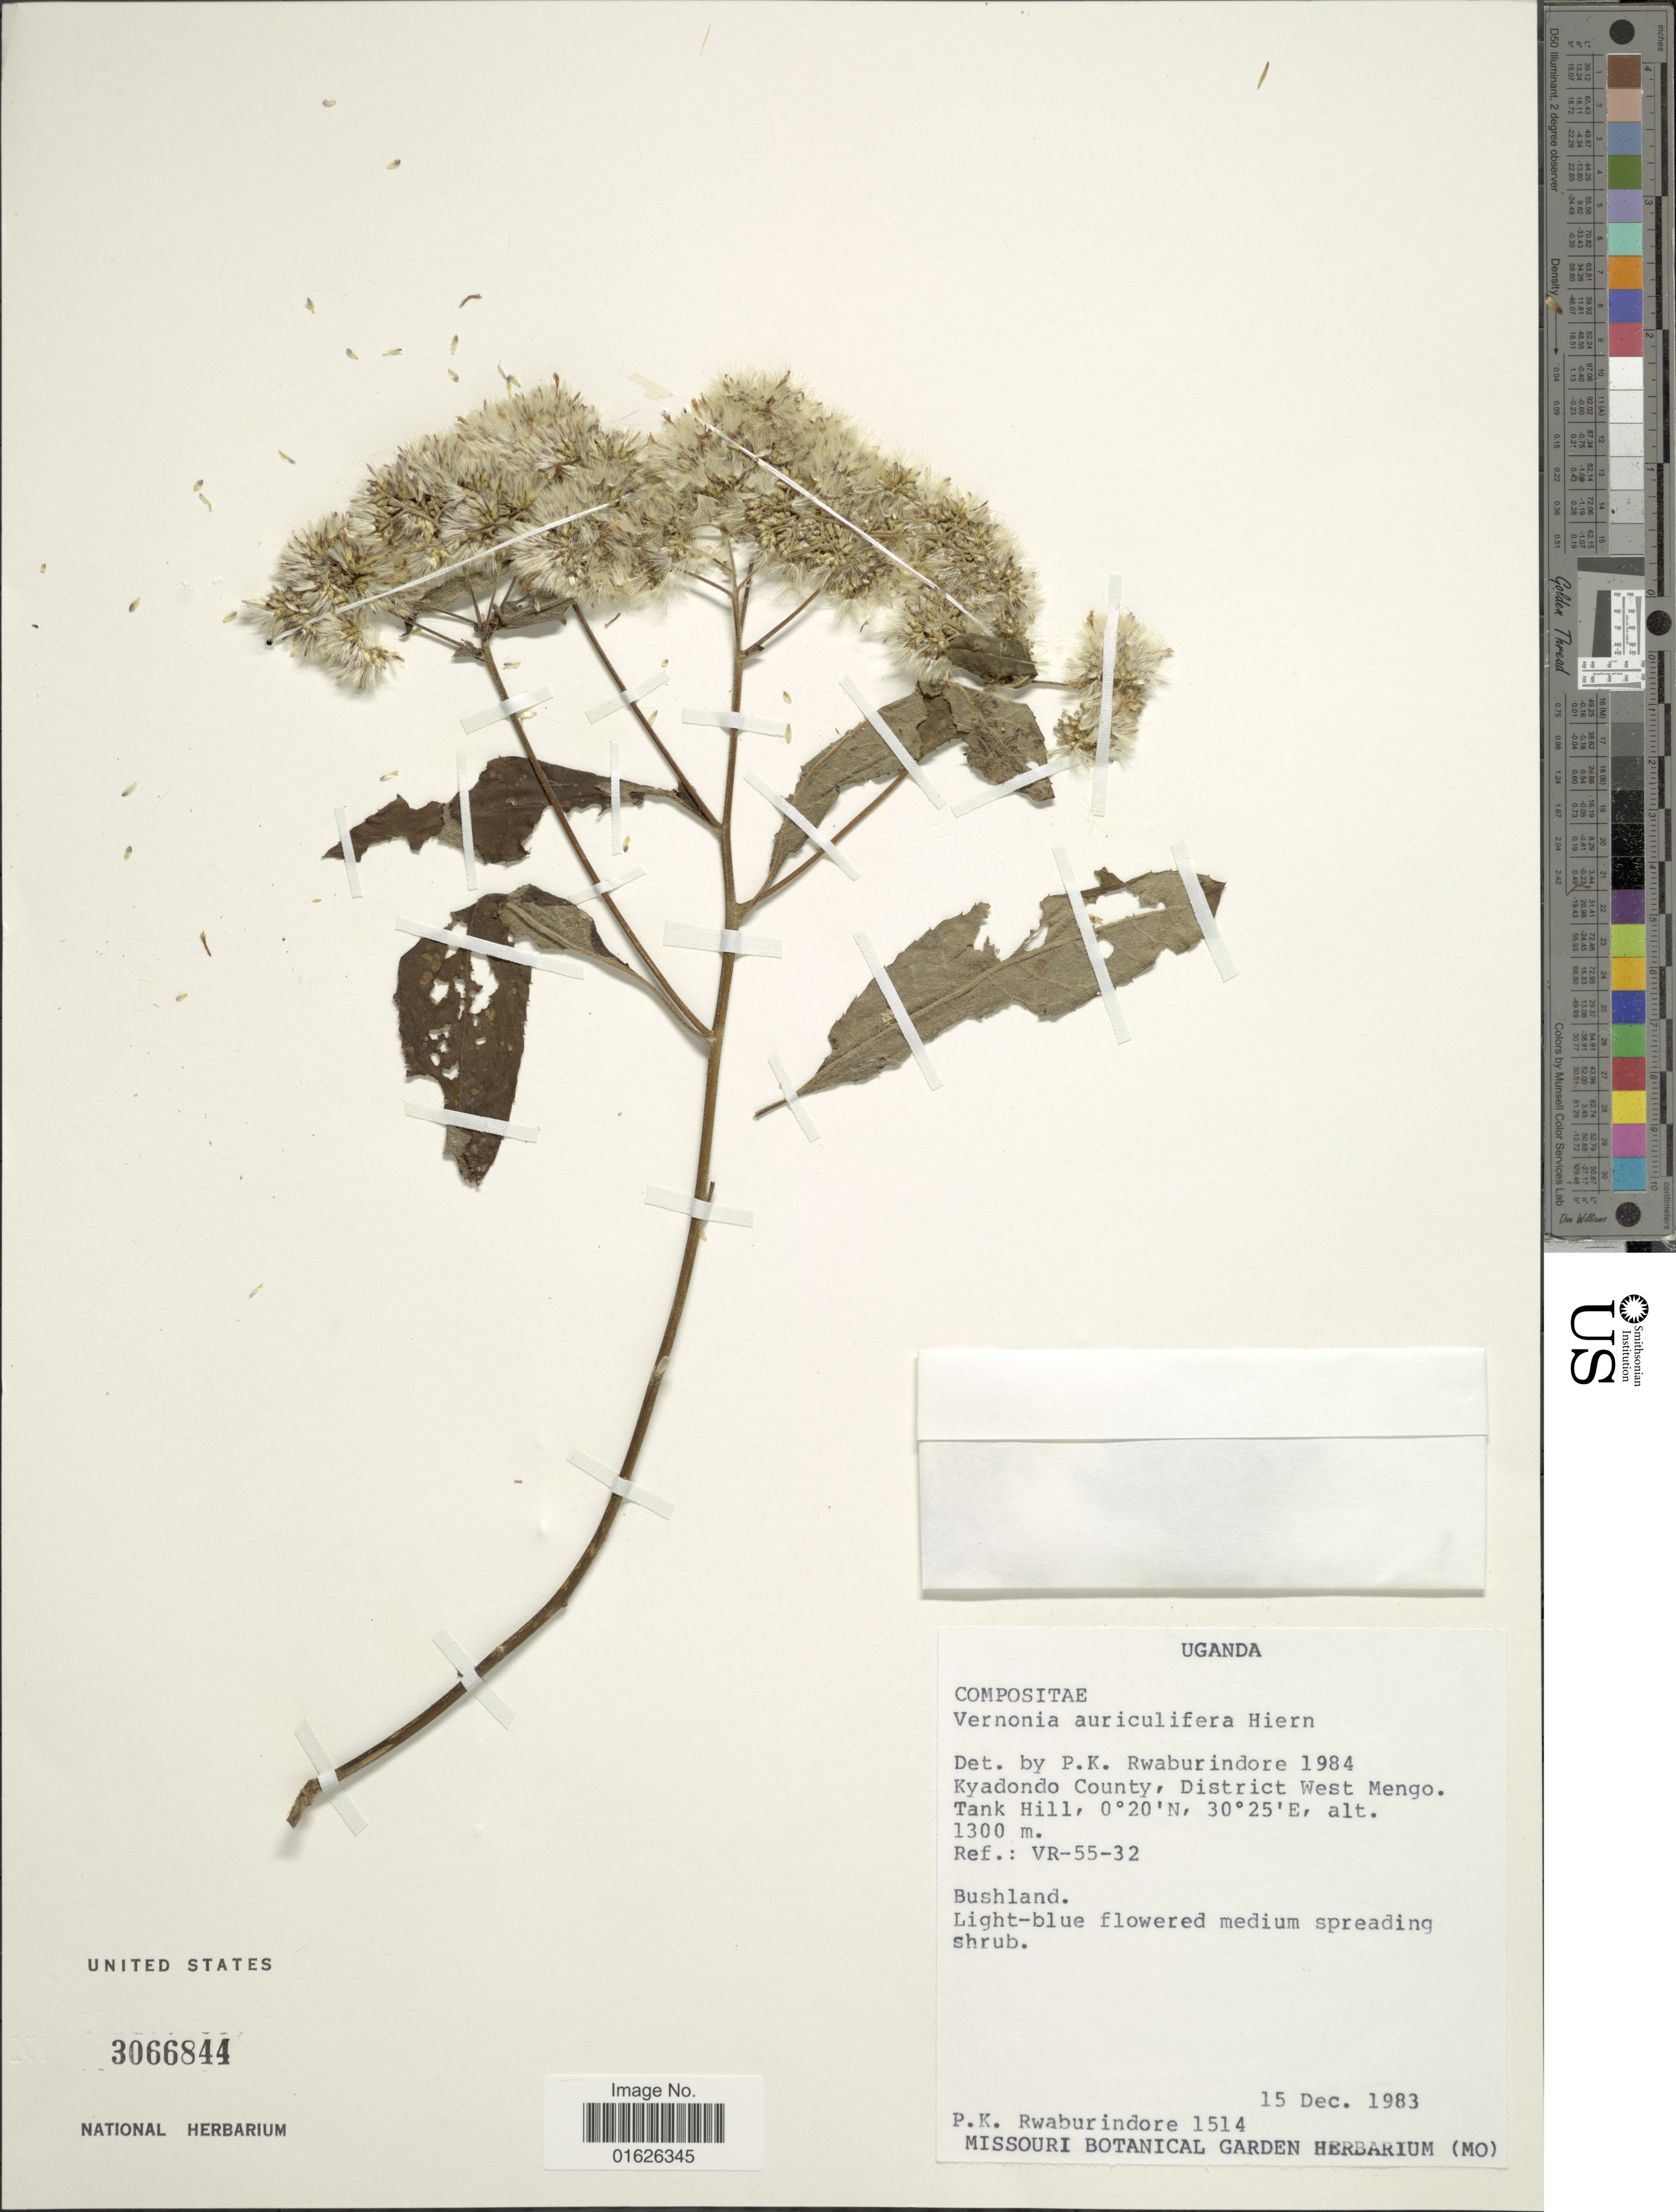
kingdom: Plantae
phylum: Tracheophyta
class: Magnoliopsida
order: Asterales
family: Asteraceae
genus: Gymnanthemum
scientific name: Gymnanthemum auriculiferum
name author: (Hiern) Isawumi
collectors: P. Rwaburindore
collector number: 1514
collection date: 1983-12-15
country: Uganda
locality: Kyando County, District West Mengo, Tank hill.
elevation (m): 1300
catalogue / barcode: US 3066844